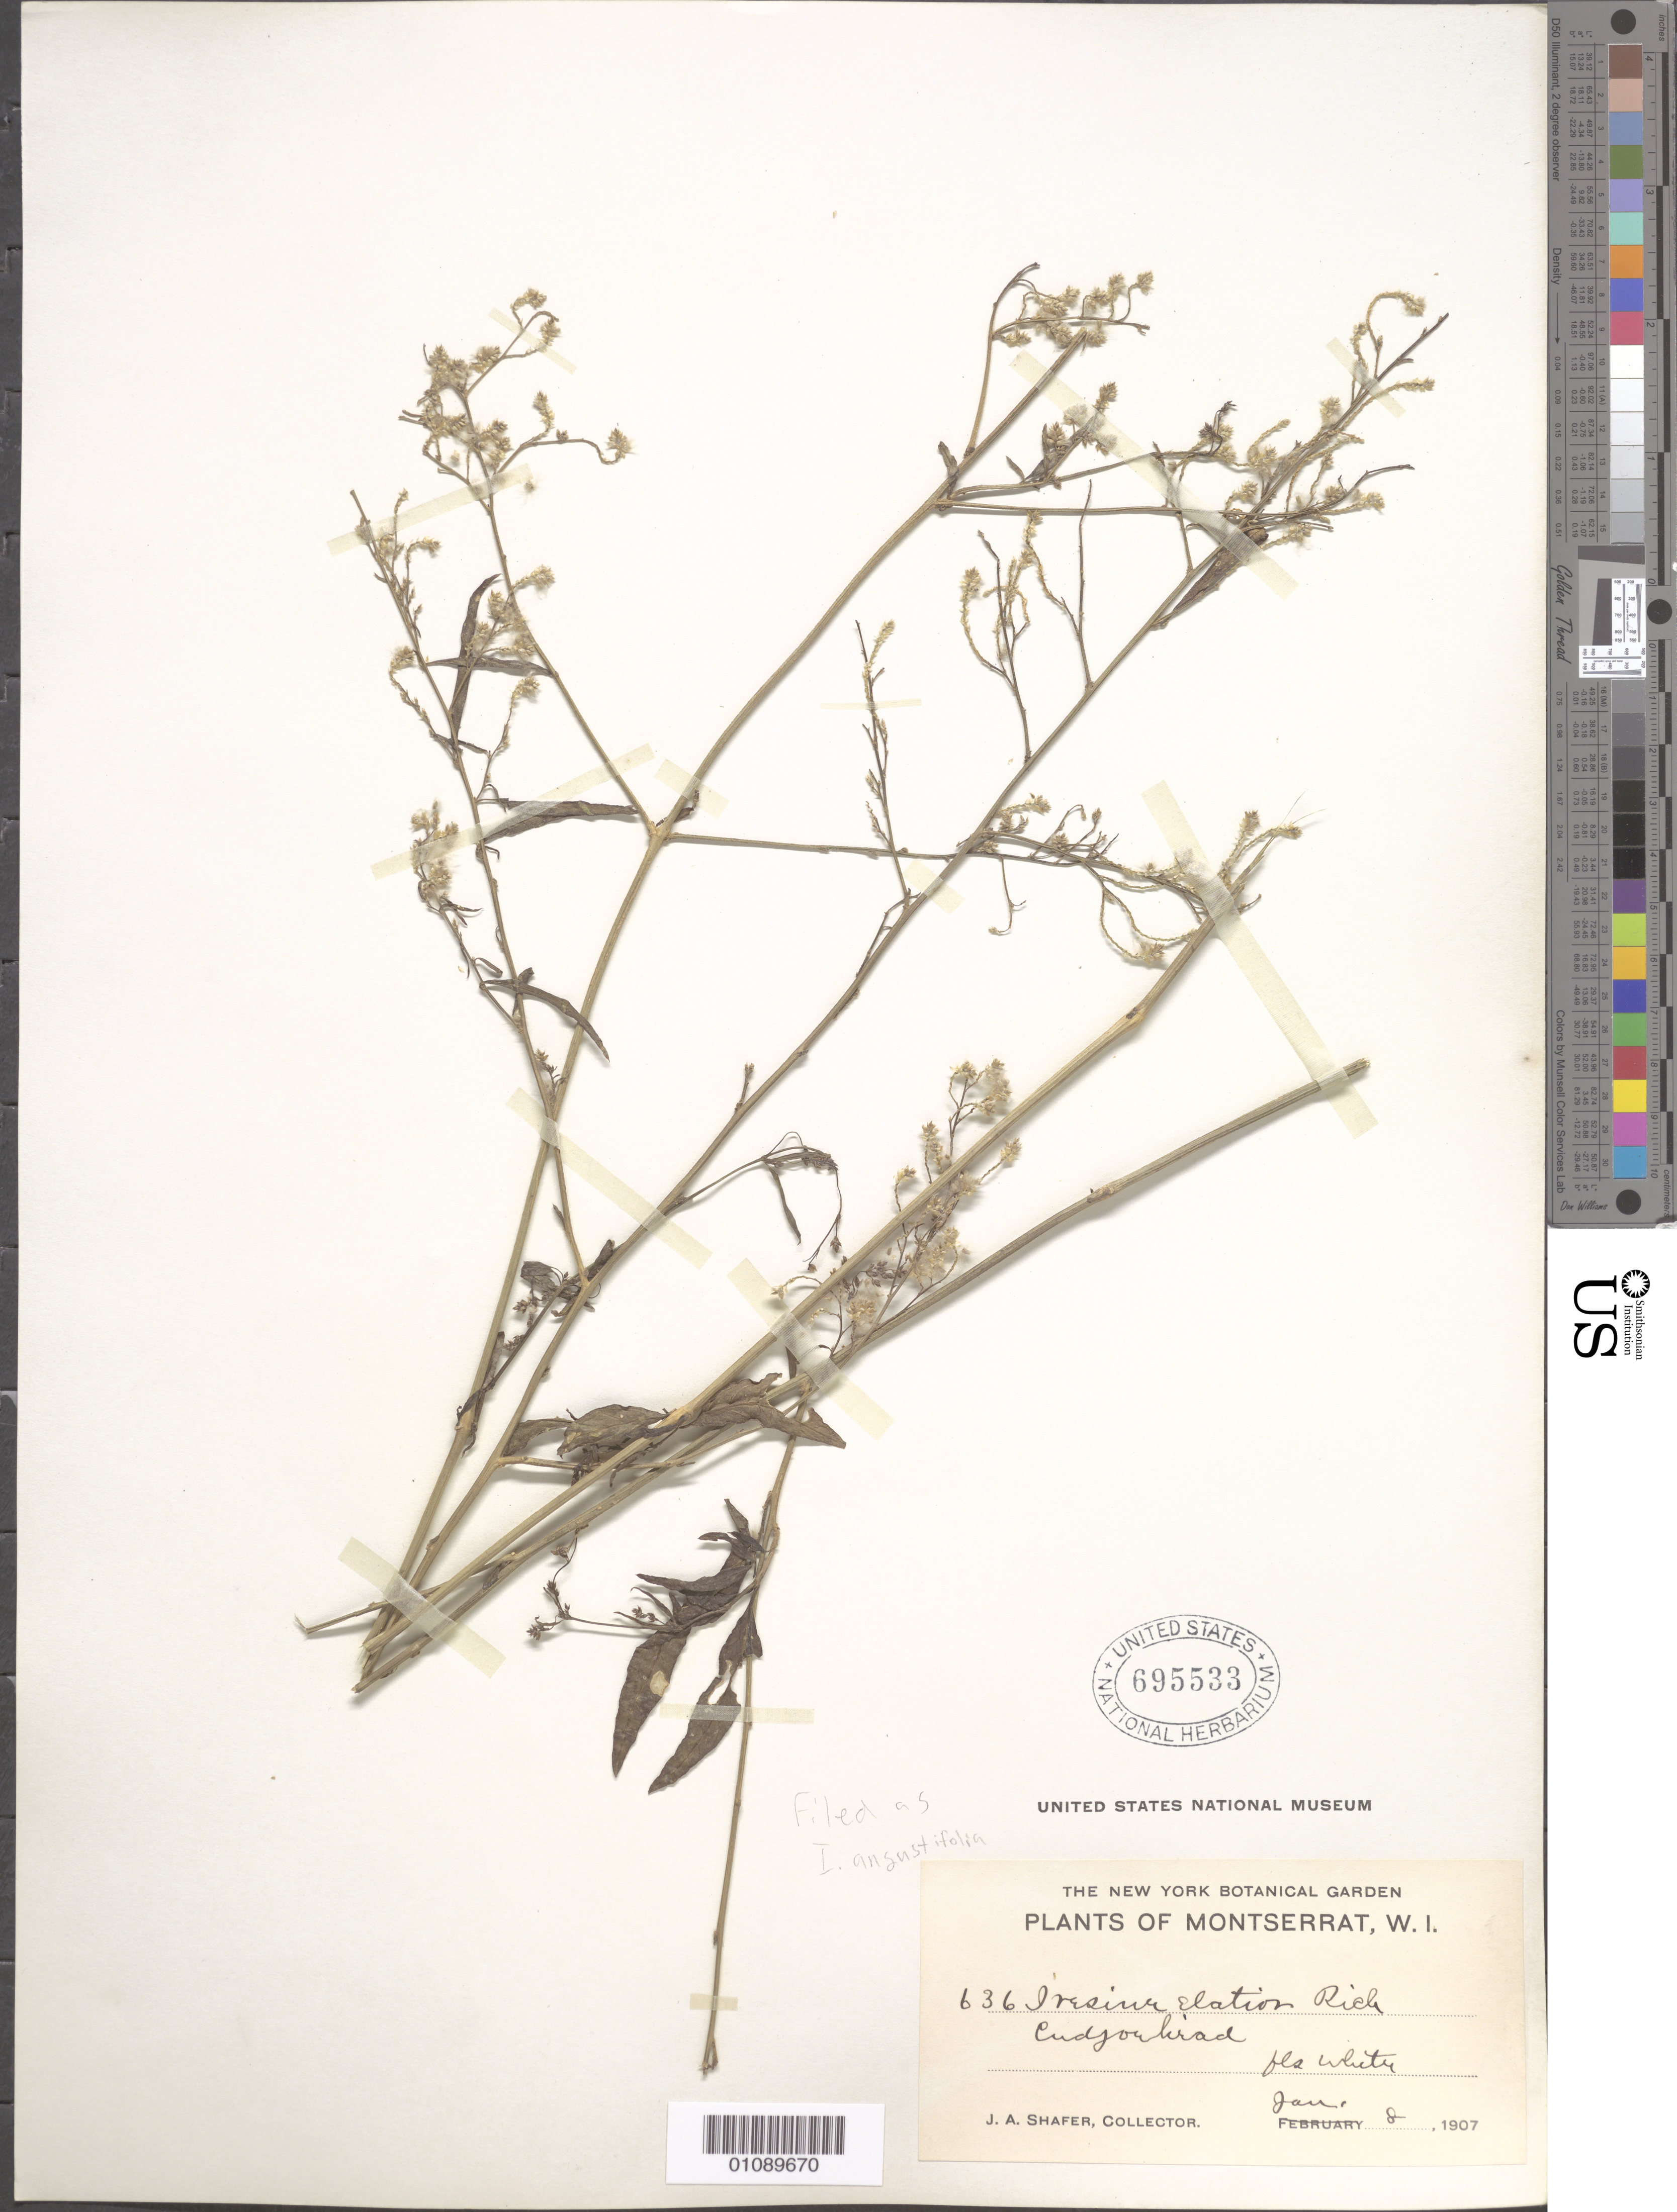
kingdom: Plantae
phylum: Tracheophyta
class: Magnoliopsida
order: Caryophyllales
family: Amaranthaceae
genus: Iresine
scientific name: Iresine angustifolia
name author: Euphrasén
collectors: J. A. Shafer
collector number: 636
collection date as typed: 02 Jan 1907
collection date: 1907-01-02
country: Montserrat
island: Montserrat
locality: Cudjoulirad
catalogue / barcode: US 695533